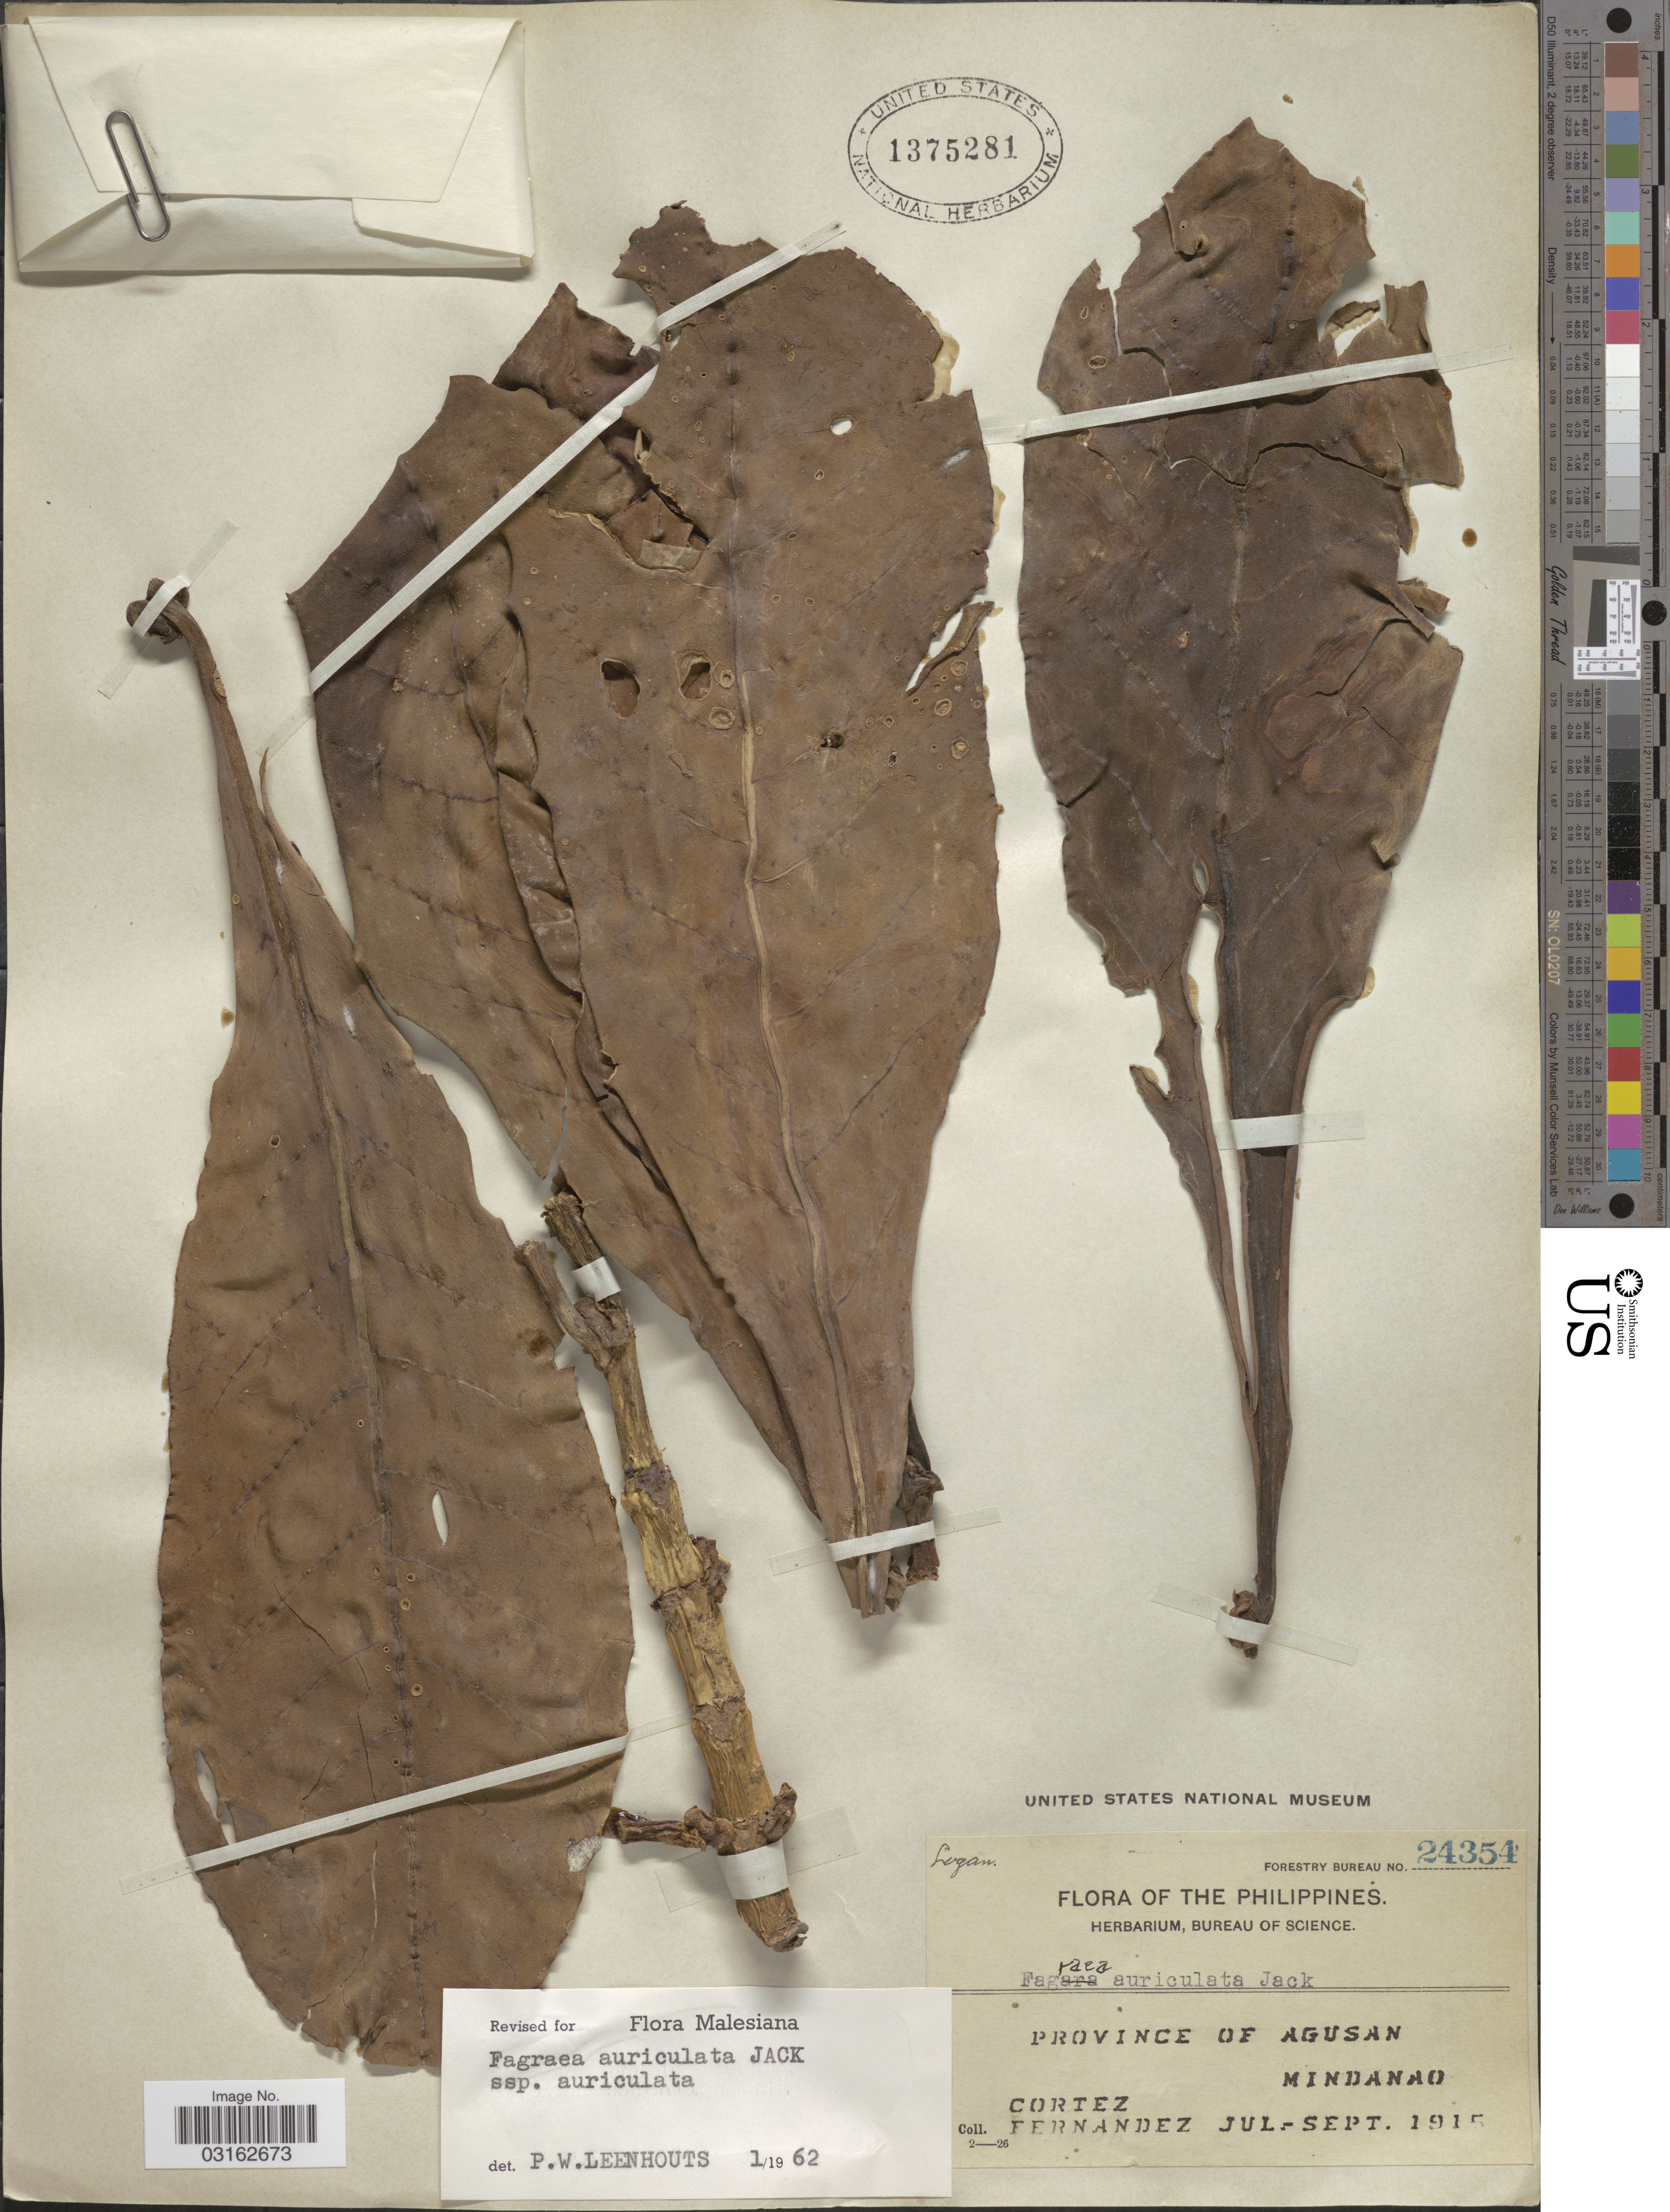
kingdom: Plantae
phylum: Tracheophyta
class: Magnoliopsida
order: Gentianales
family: Gentianaceae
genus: Fagraea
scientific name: Fagraea auriculata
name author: Jack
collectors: -. Cortez & -- Fernandez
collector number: Forestry Bureau 24354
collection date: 1915-07/1915-09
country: Philippines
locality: Province of Agusan, Mindanao.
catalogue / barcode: US 1375281